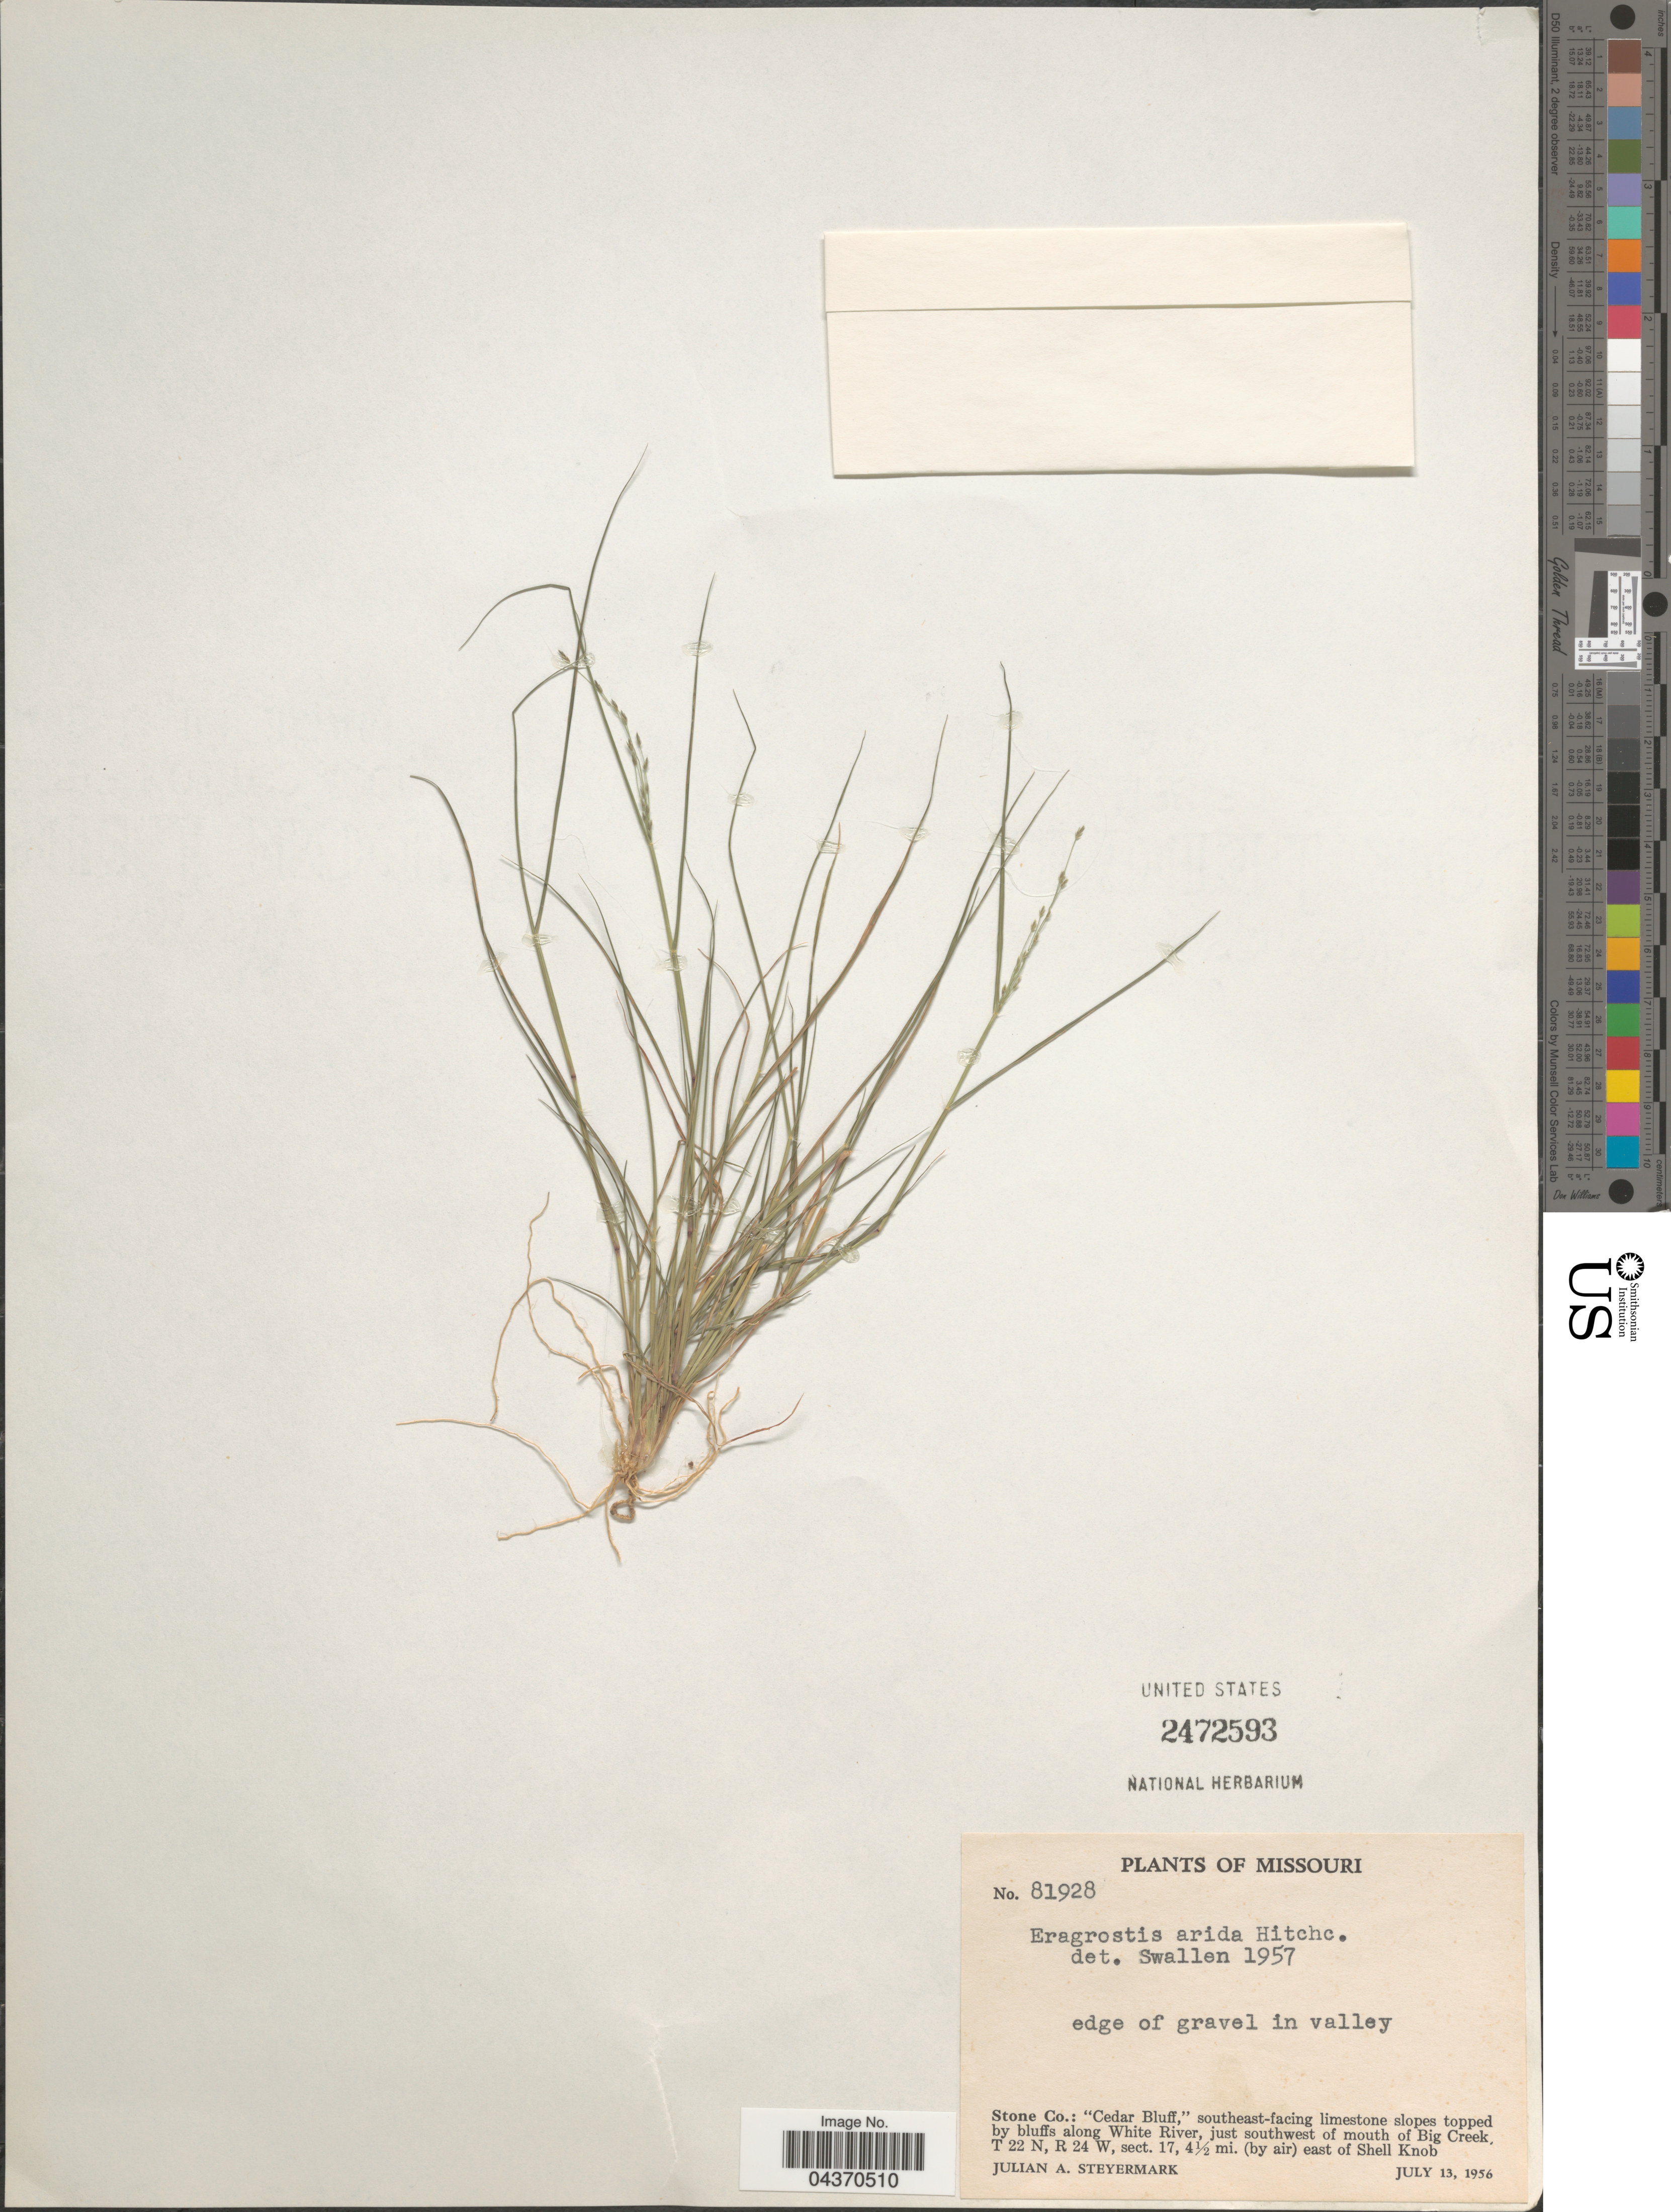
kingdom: Plantae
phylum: Tracheophyta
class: Liliopsida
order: Poales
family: Poaceae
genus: Eragrostis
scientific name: Eragrostis pectinacea var. miserrima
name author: (E. Fourn.) Reeder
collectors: J. Steyermark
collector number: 81928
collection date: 1956-07-13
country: United States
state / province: Missouri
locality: Edge of gravel in valley. Stone Co.: "Cedar Bluff," southeast-facing limestone slopes topped by bluffs along White River, just southwest of mouth of Big Creek, T 22 N, R 24 W, sect. 17, 4½ mi. (by air) east of Shell Knob.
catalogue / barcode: US 2472593